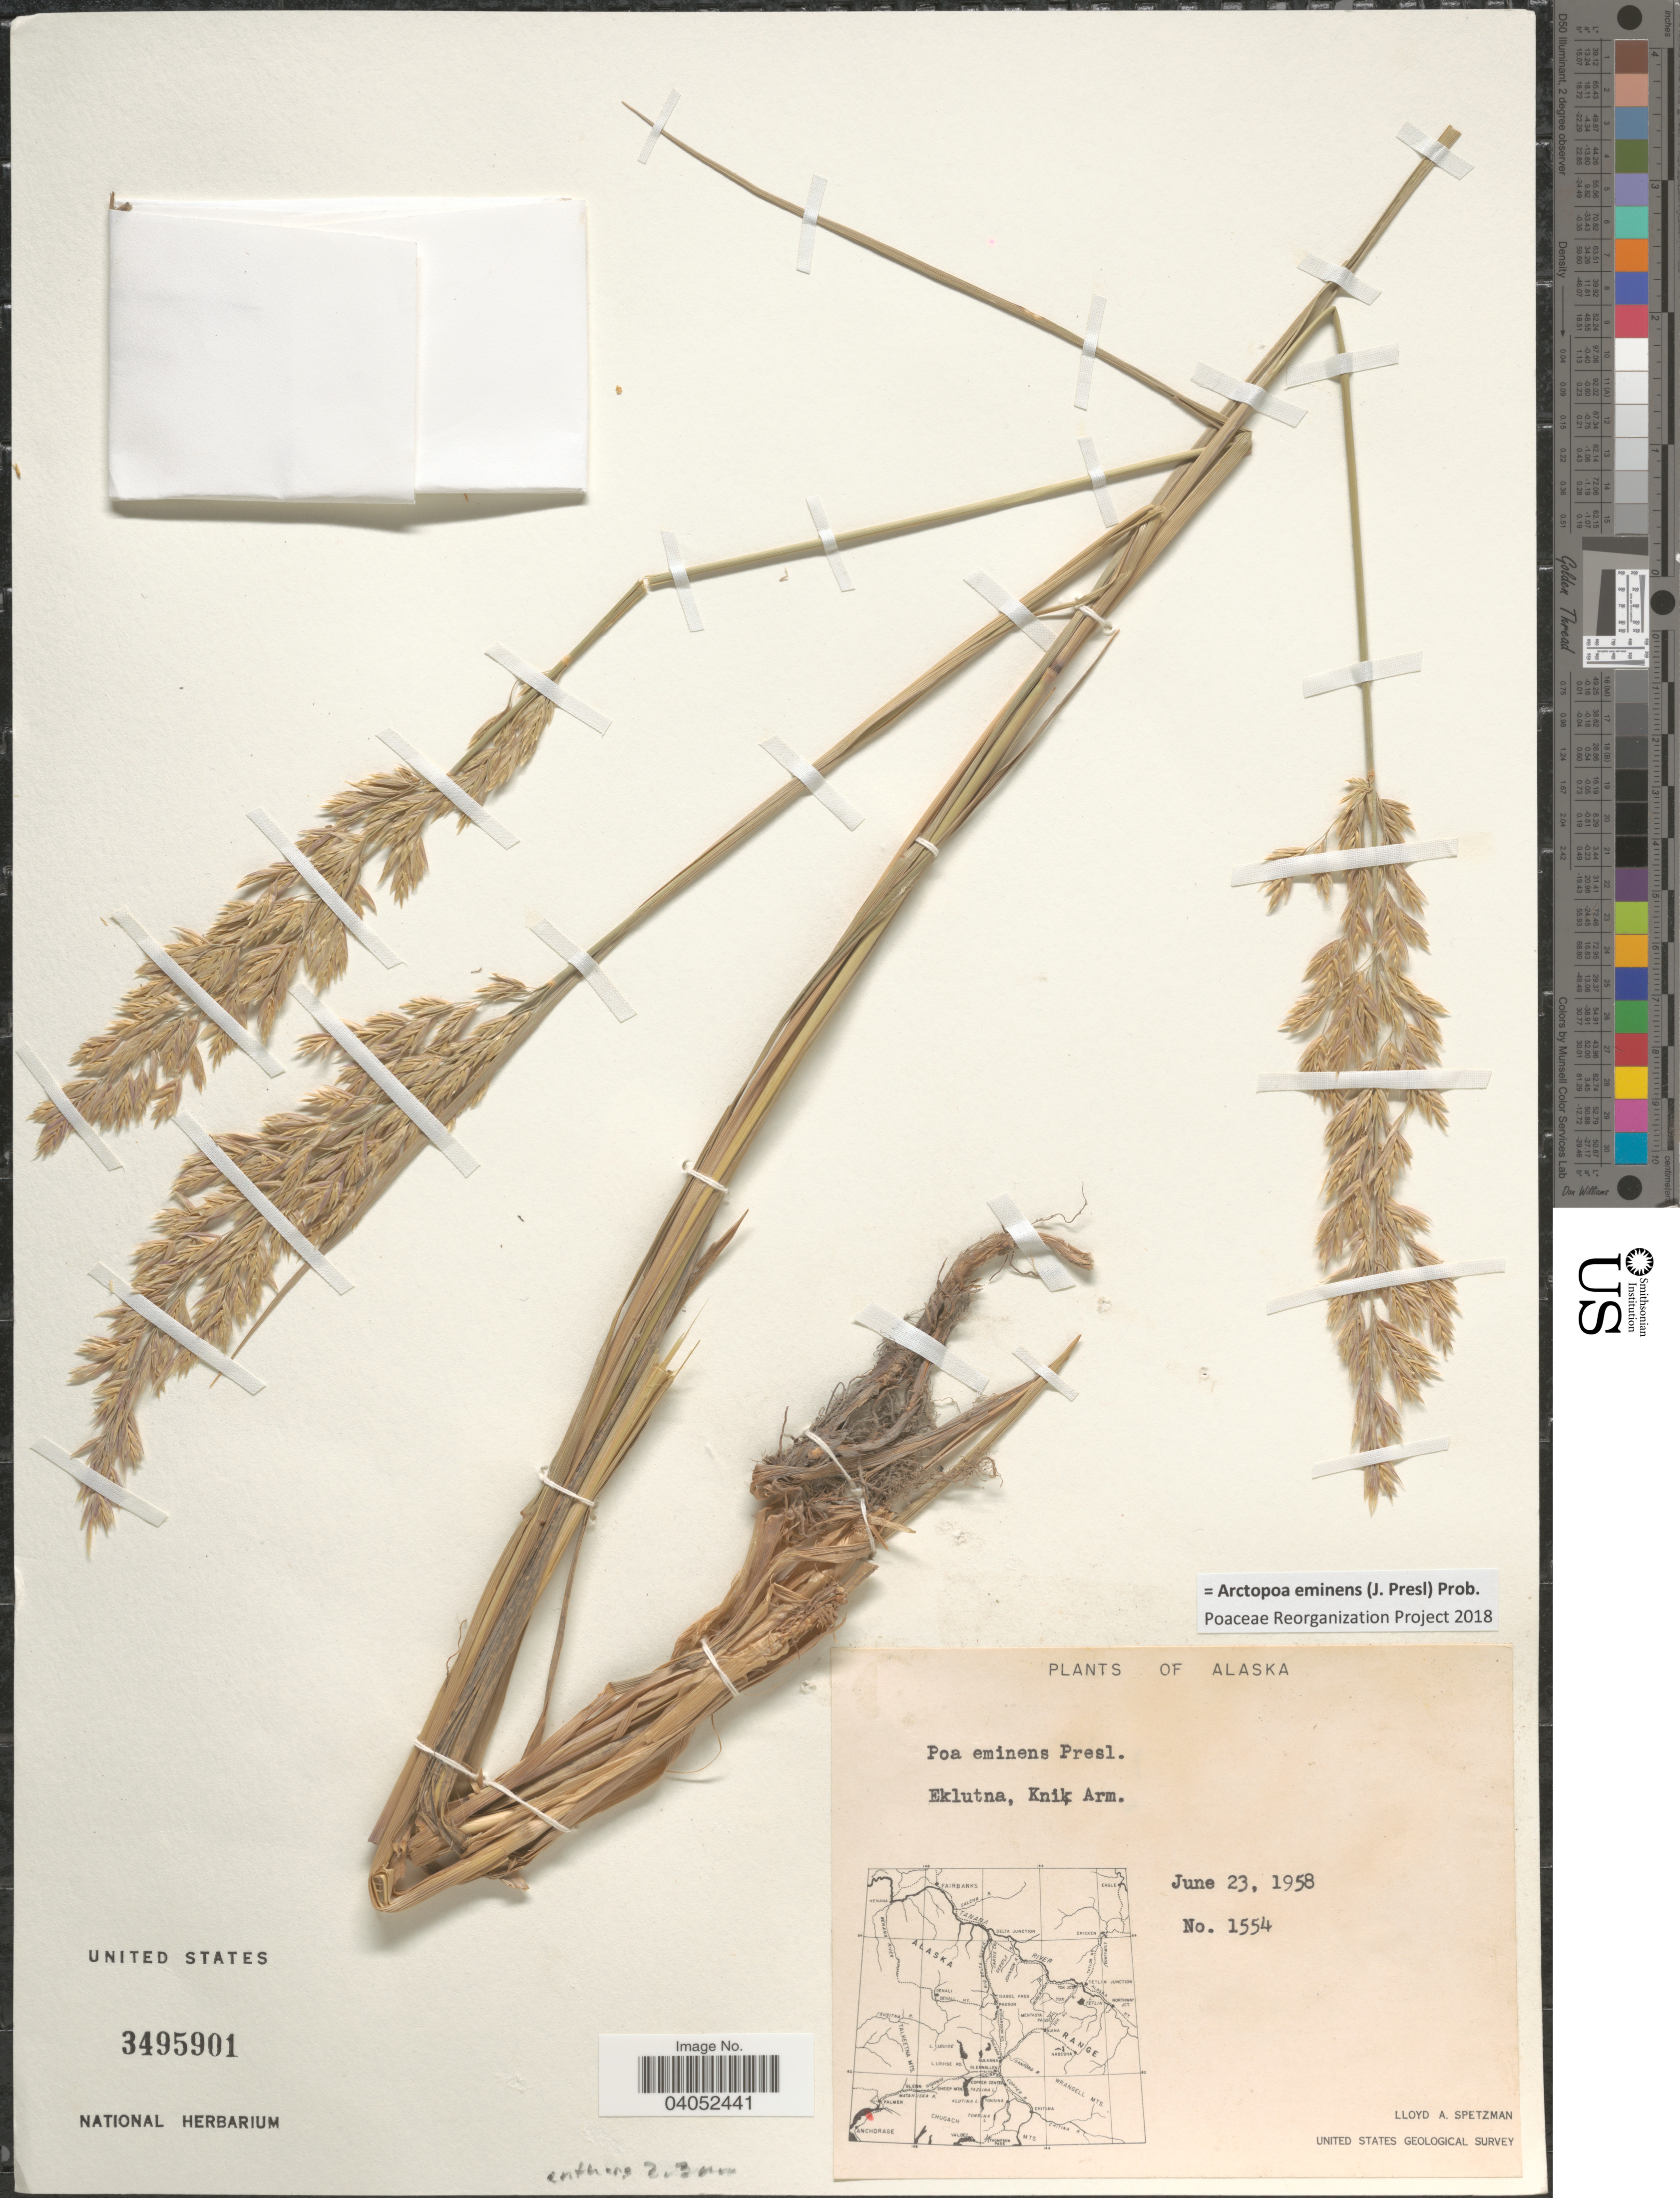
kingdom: Plantae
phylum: Tracheophyta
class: Liliopsida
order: Poales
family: Poaceae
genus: Arctopoa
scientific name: Arctopoa eminens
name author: (J. Presl) Prob.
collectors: L. Spetzman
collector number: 1554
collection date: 1958-06-23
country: United States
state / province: Alaska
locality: Eklutna, Knik Arm.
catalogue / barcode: US 3495901